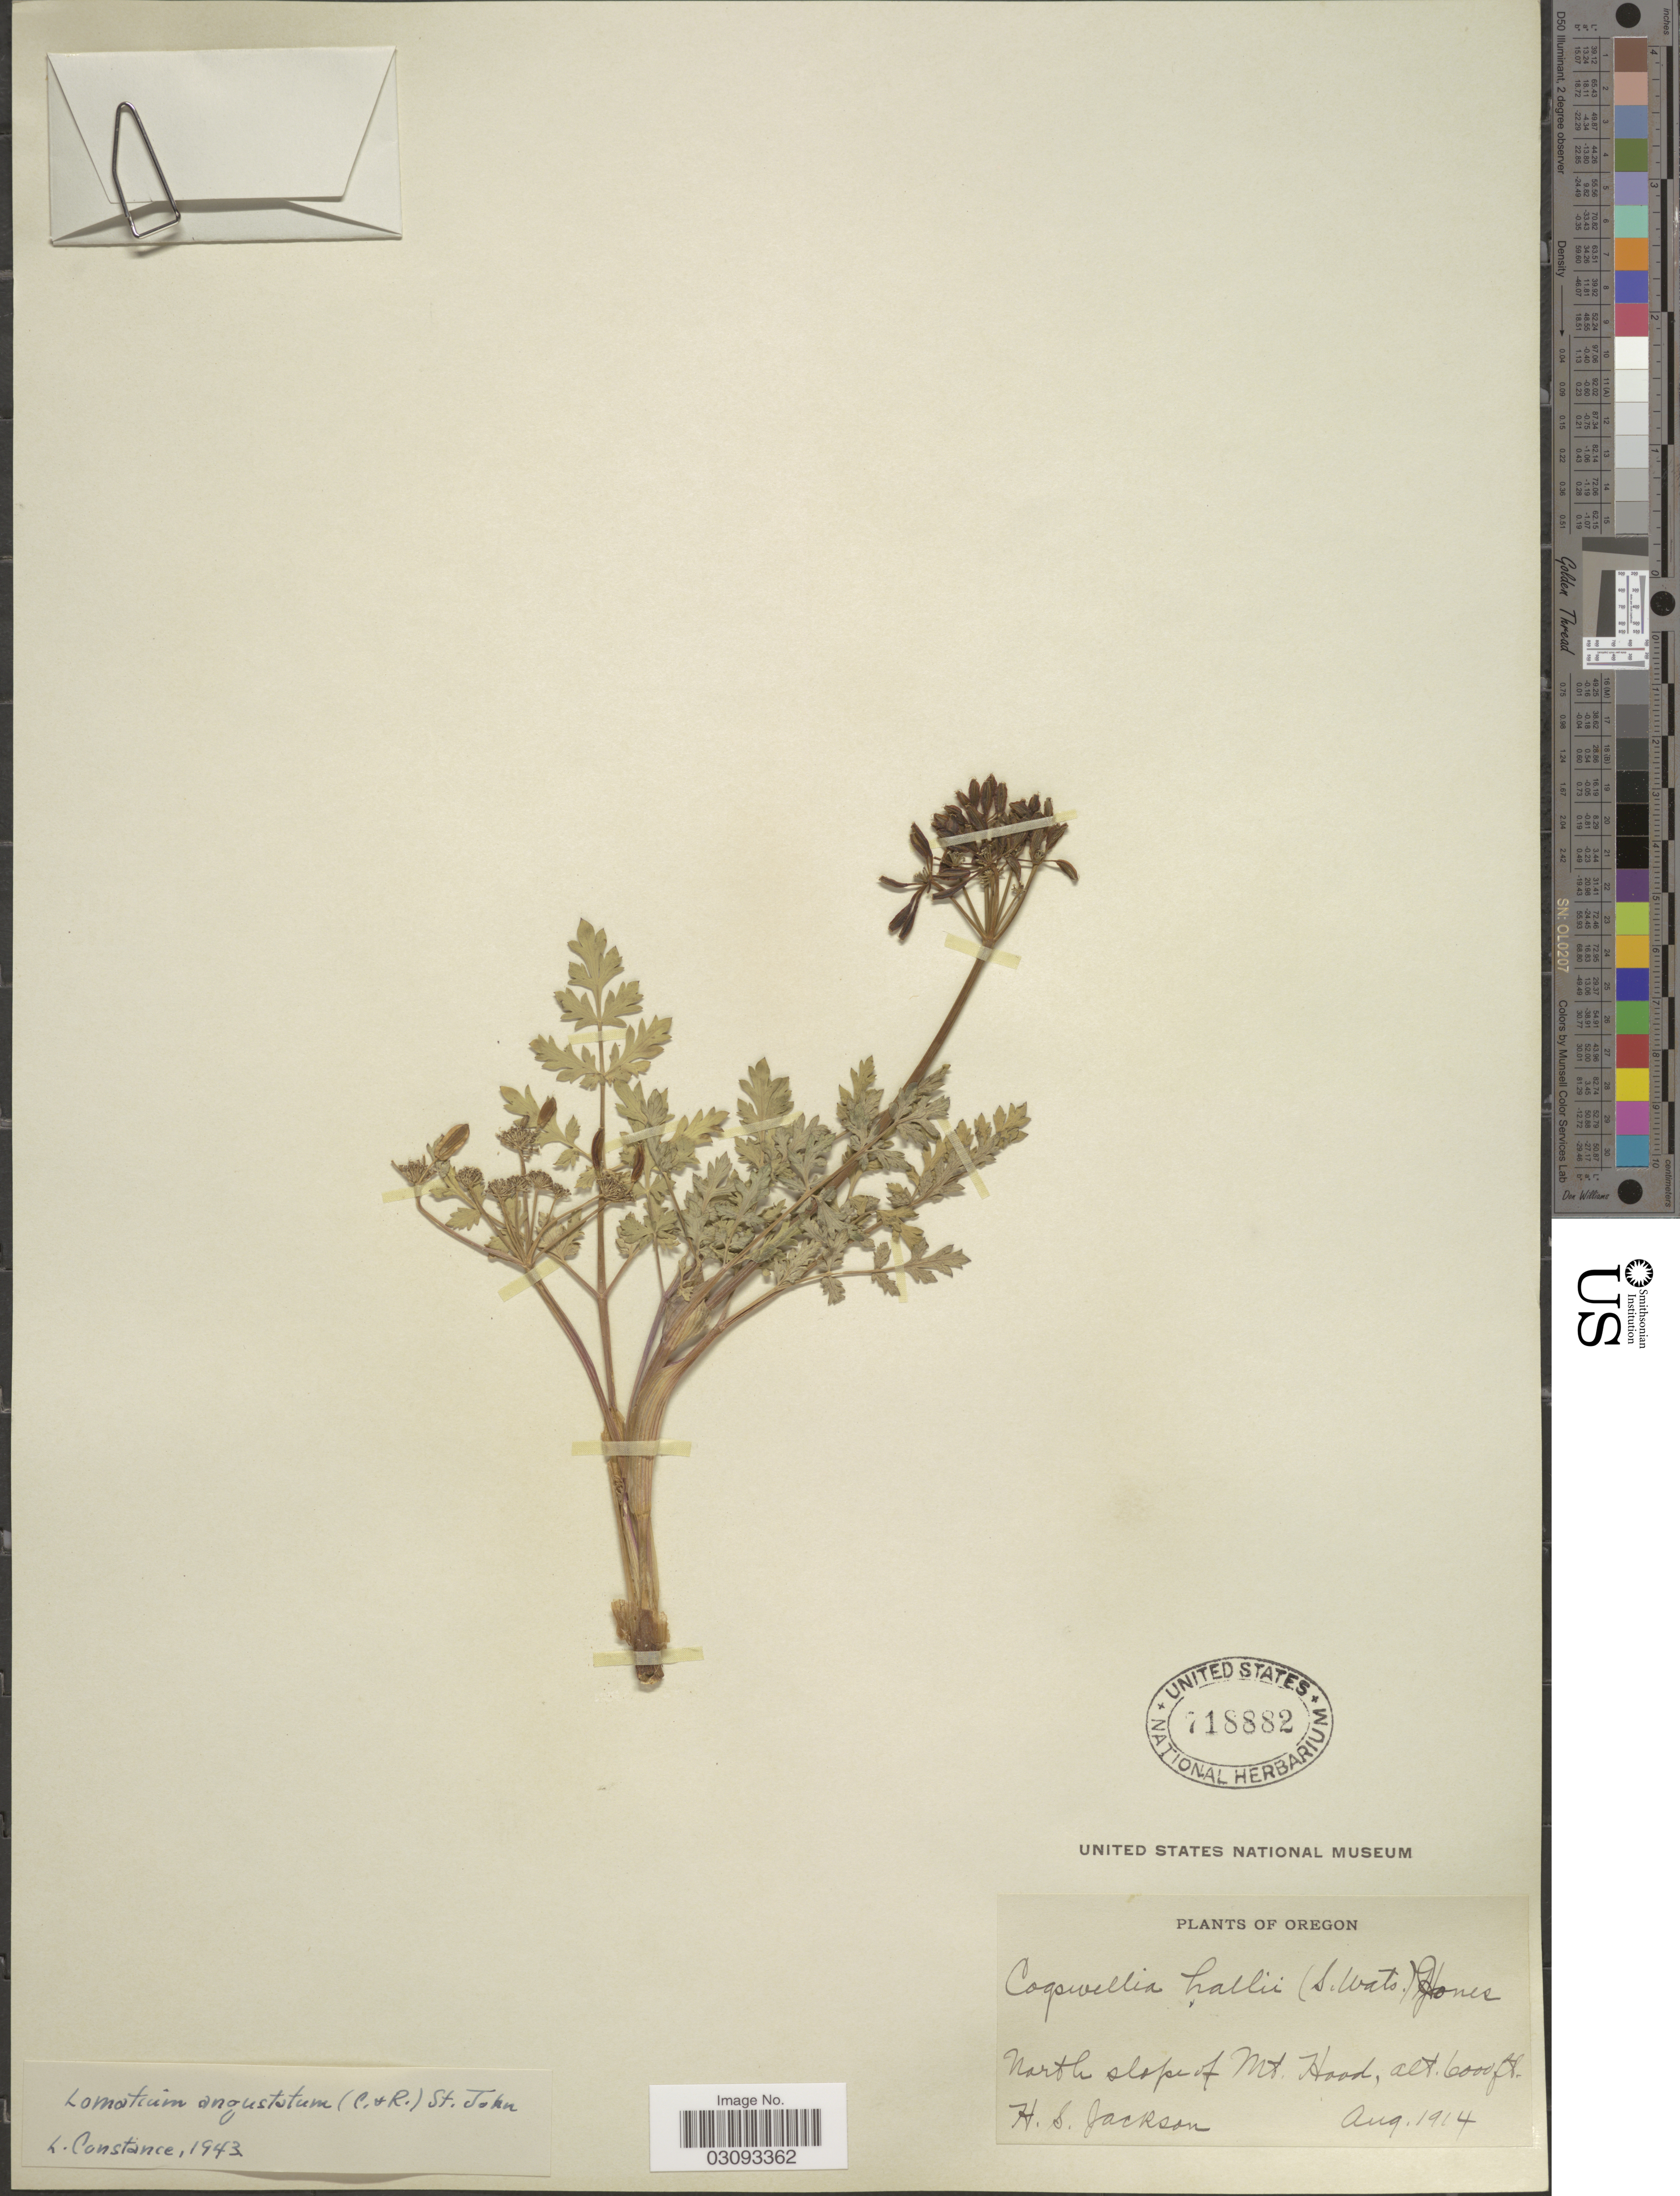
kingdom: Plantae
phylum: Tracheophyta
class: Magnoliopsida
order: Apiales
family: Apiaceae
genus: Lomatium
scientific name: Lomatium angustatum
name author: (J.M. Coult. & Rose) H. St. John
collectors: H. Jackson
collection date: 1914-08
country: United States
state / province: Oregon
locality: North slope of Mt. Hood.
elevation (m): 1829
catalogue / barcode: US 718882